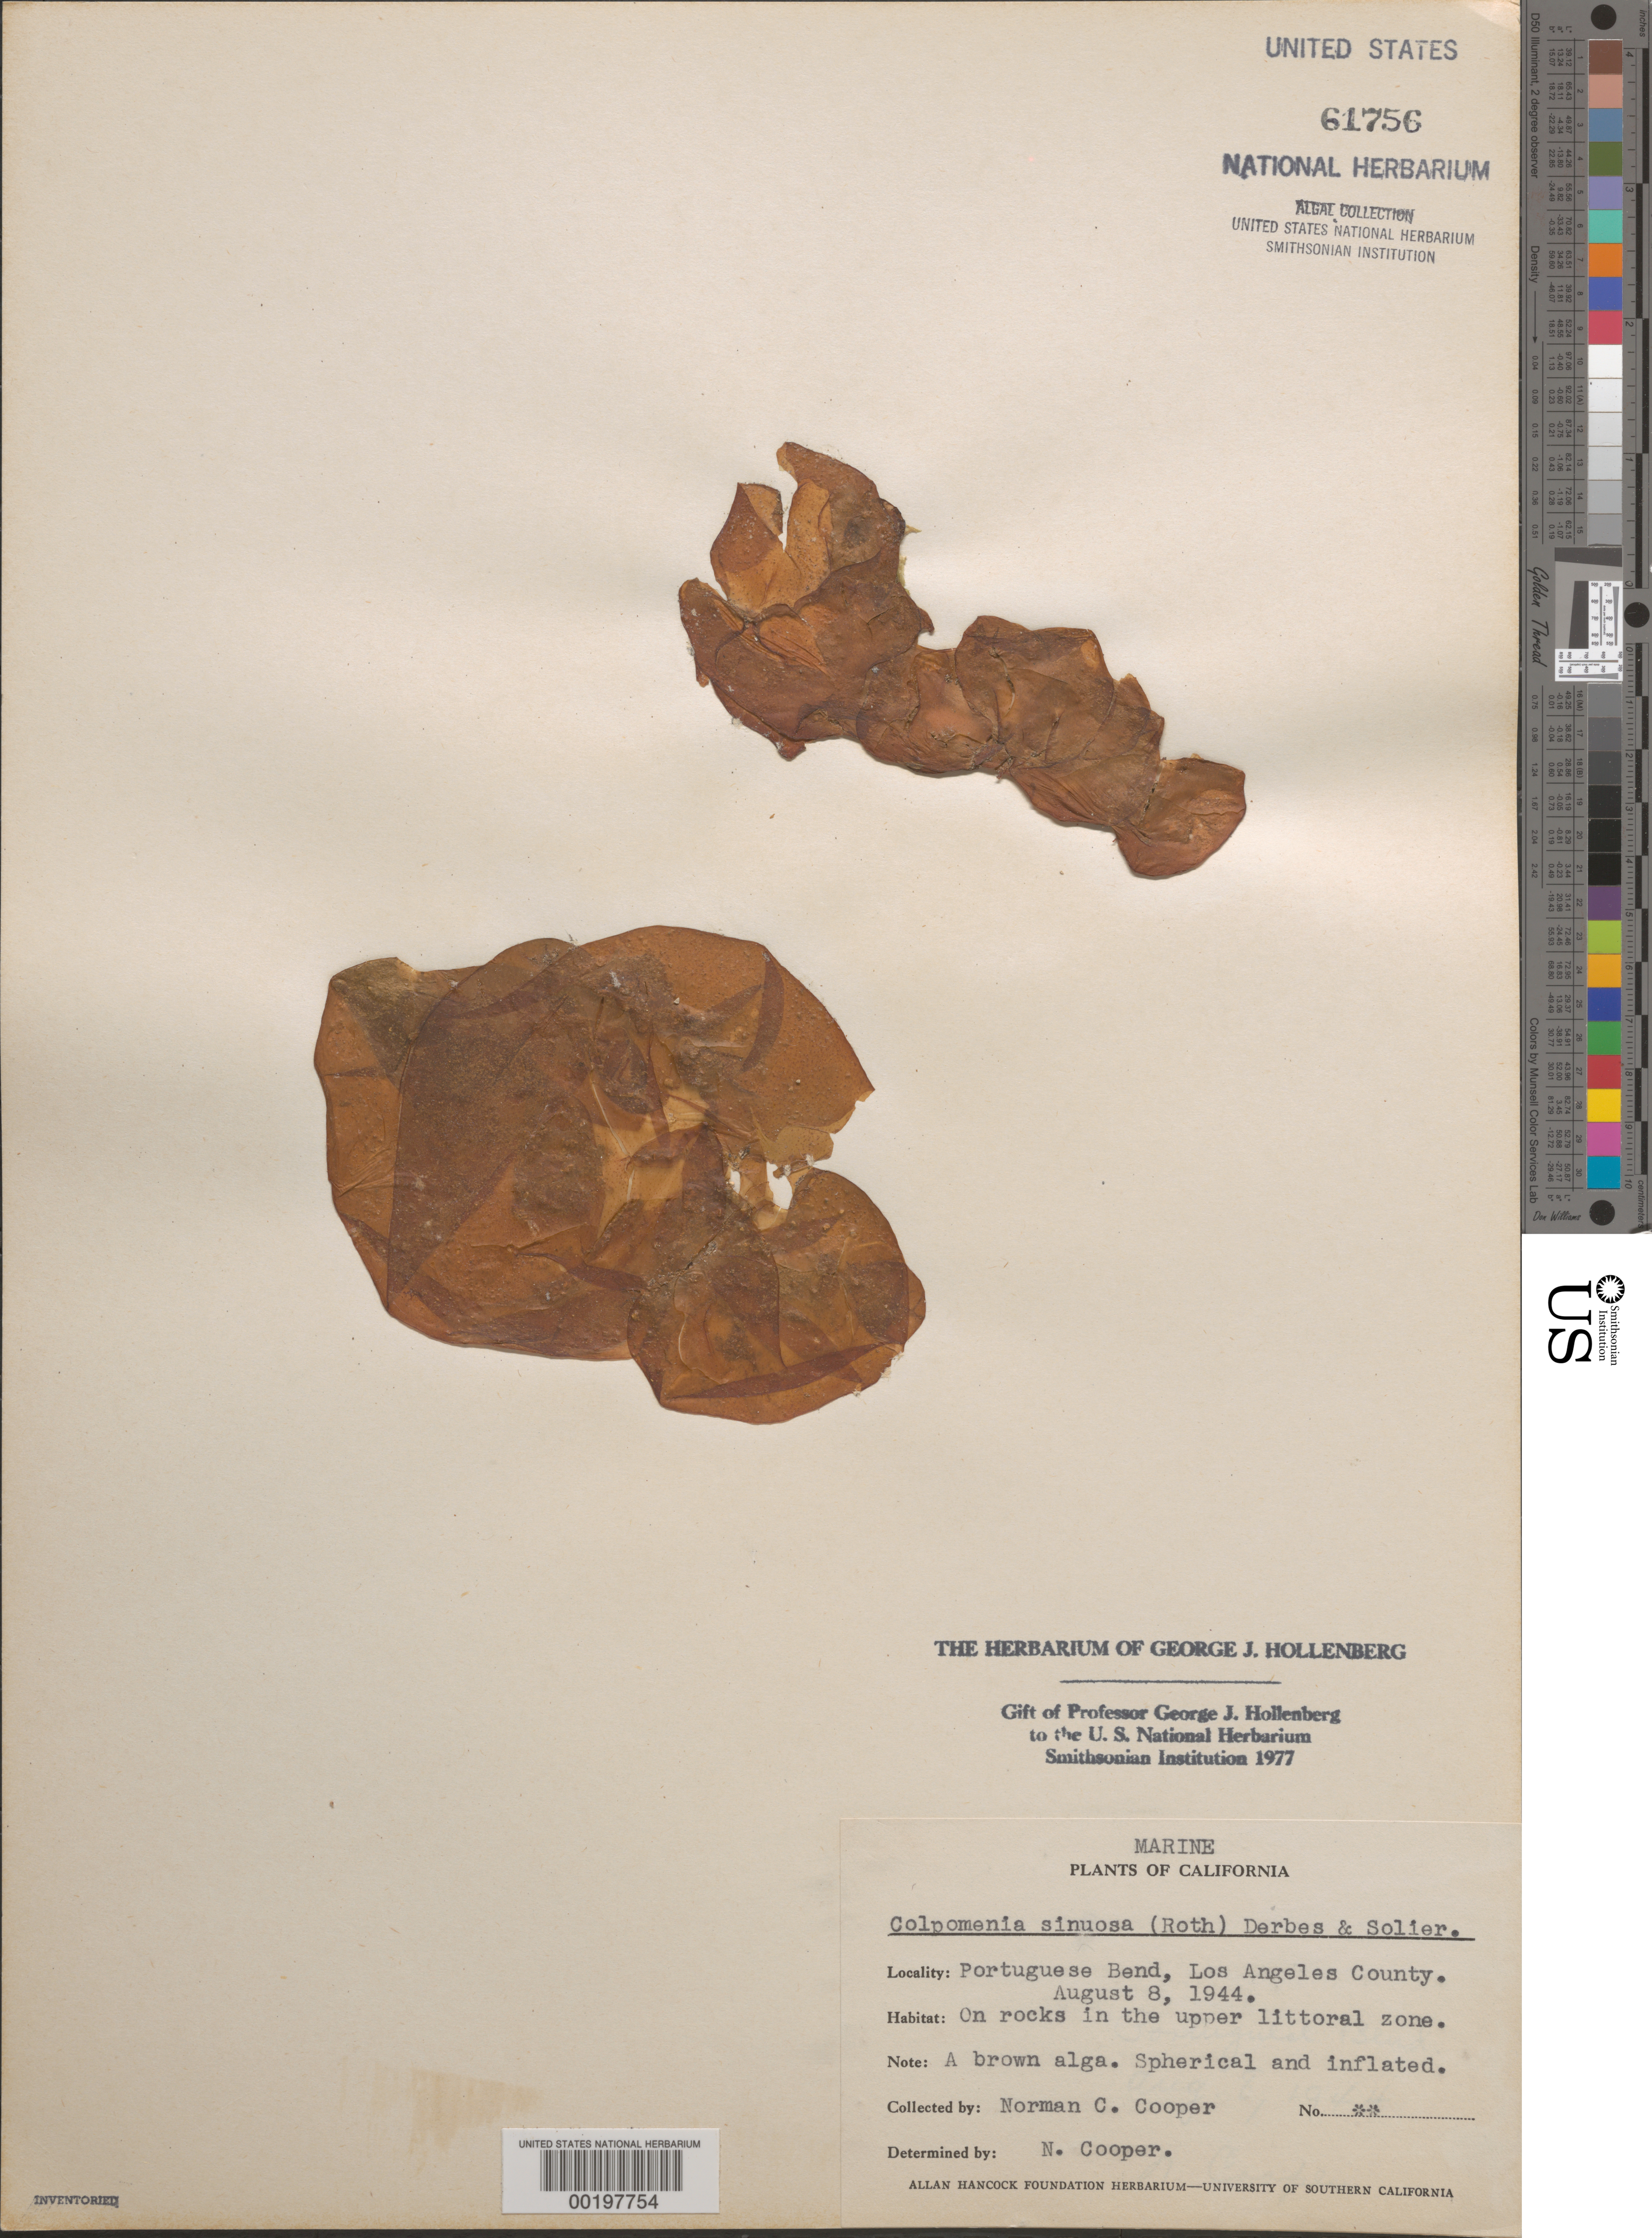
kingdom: Chromista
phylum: Ochrophyta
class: Phaeophyceae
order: Scytosiphonales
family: Scytosiphonaceae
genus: Colpomenia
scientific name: Colpomenia sinuosa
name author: (K. Mert. ex Roth) Derbes & Solier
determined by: Cooper, N. C.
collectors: N. Cooper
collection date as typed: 08 Aug 1944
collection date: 1944-08-08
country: United States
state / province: California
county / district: Los Angeles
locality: Portuguese Bend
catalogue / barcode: US 61756